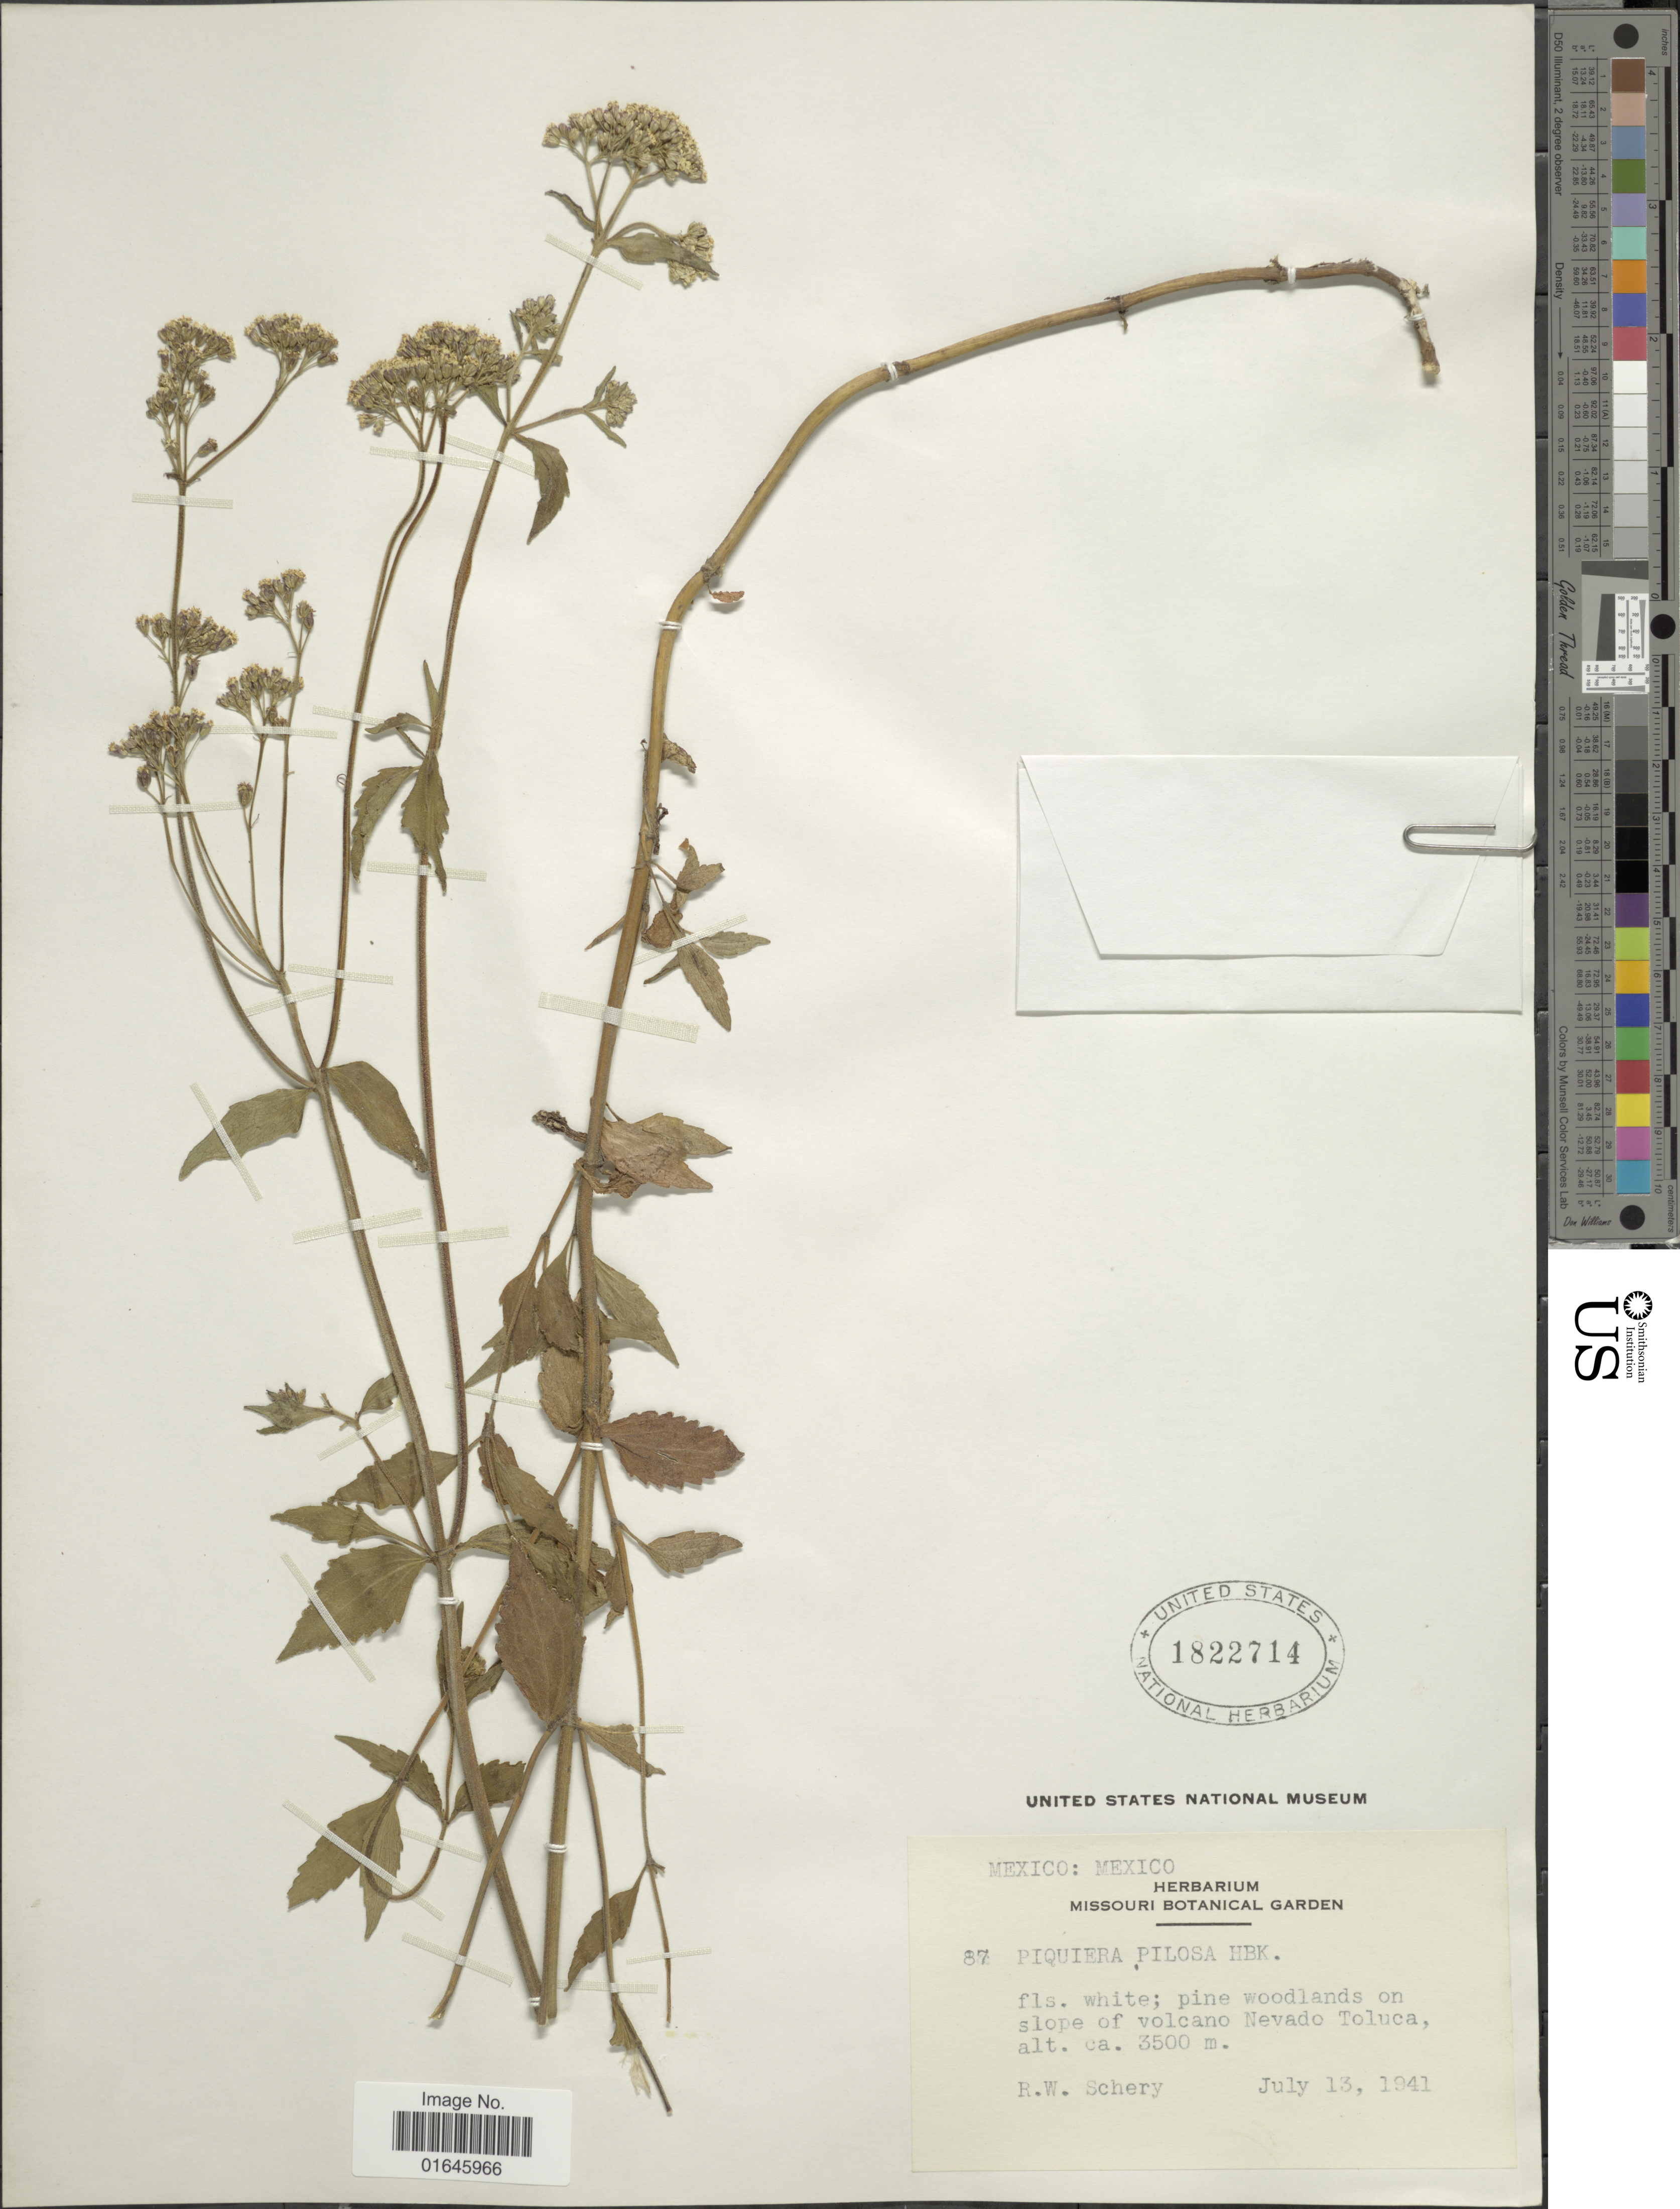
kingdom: Plantae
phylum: Tracheophyta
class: Magnoliopsida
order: Asterales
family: Asteraceae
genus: Piqueria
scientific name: Piqueria pilosa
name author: Kunth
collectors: R. W. Schery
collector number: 87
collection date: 1941-07-13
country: Mexico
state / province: México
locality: On slope of volcano Nevado Toluca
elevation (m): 3500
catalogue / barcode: US 1822714